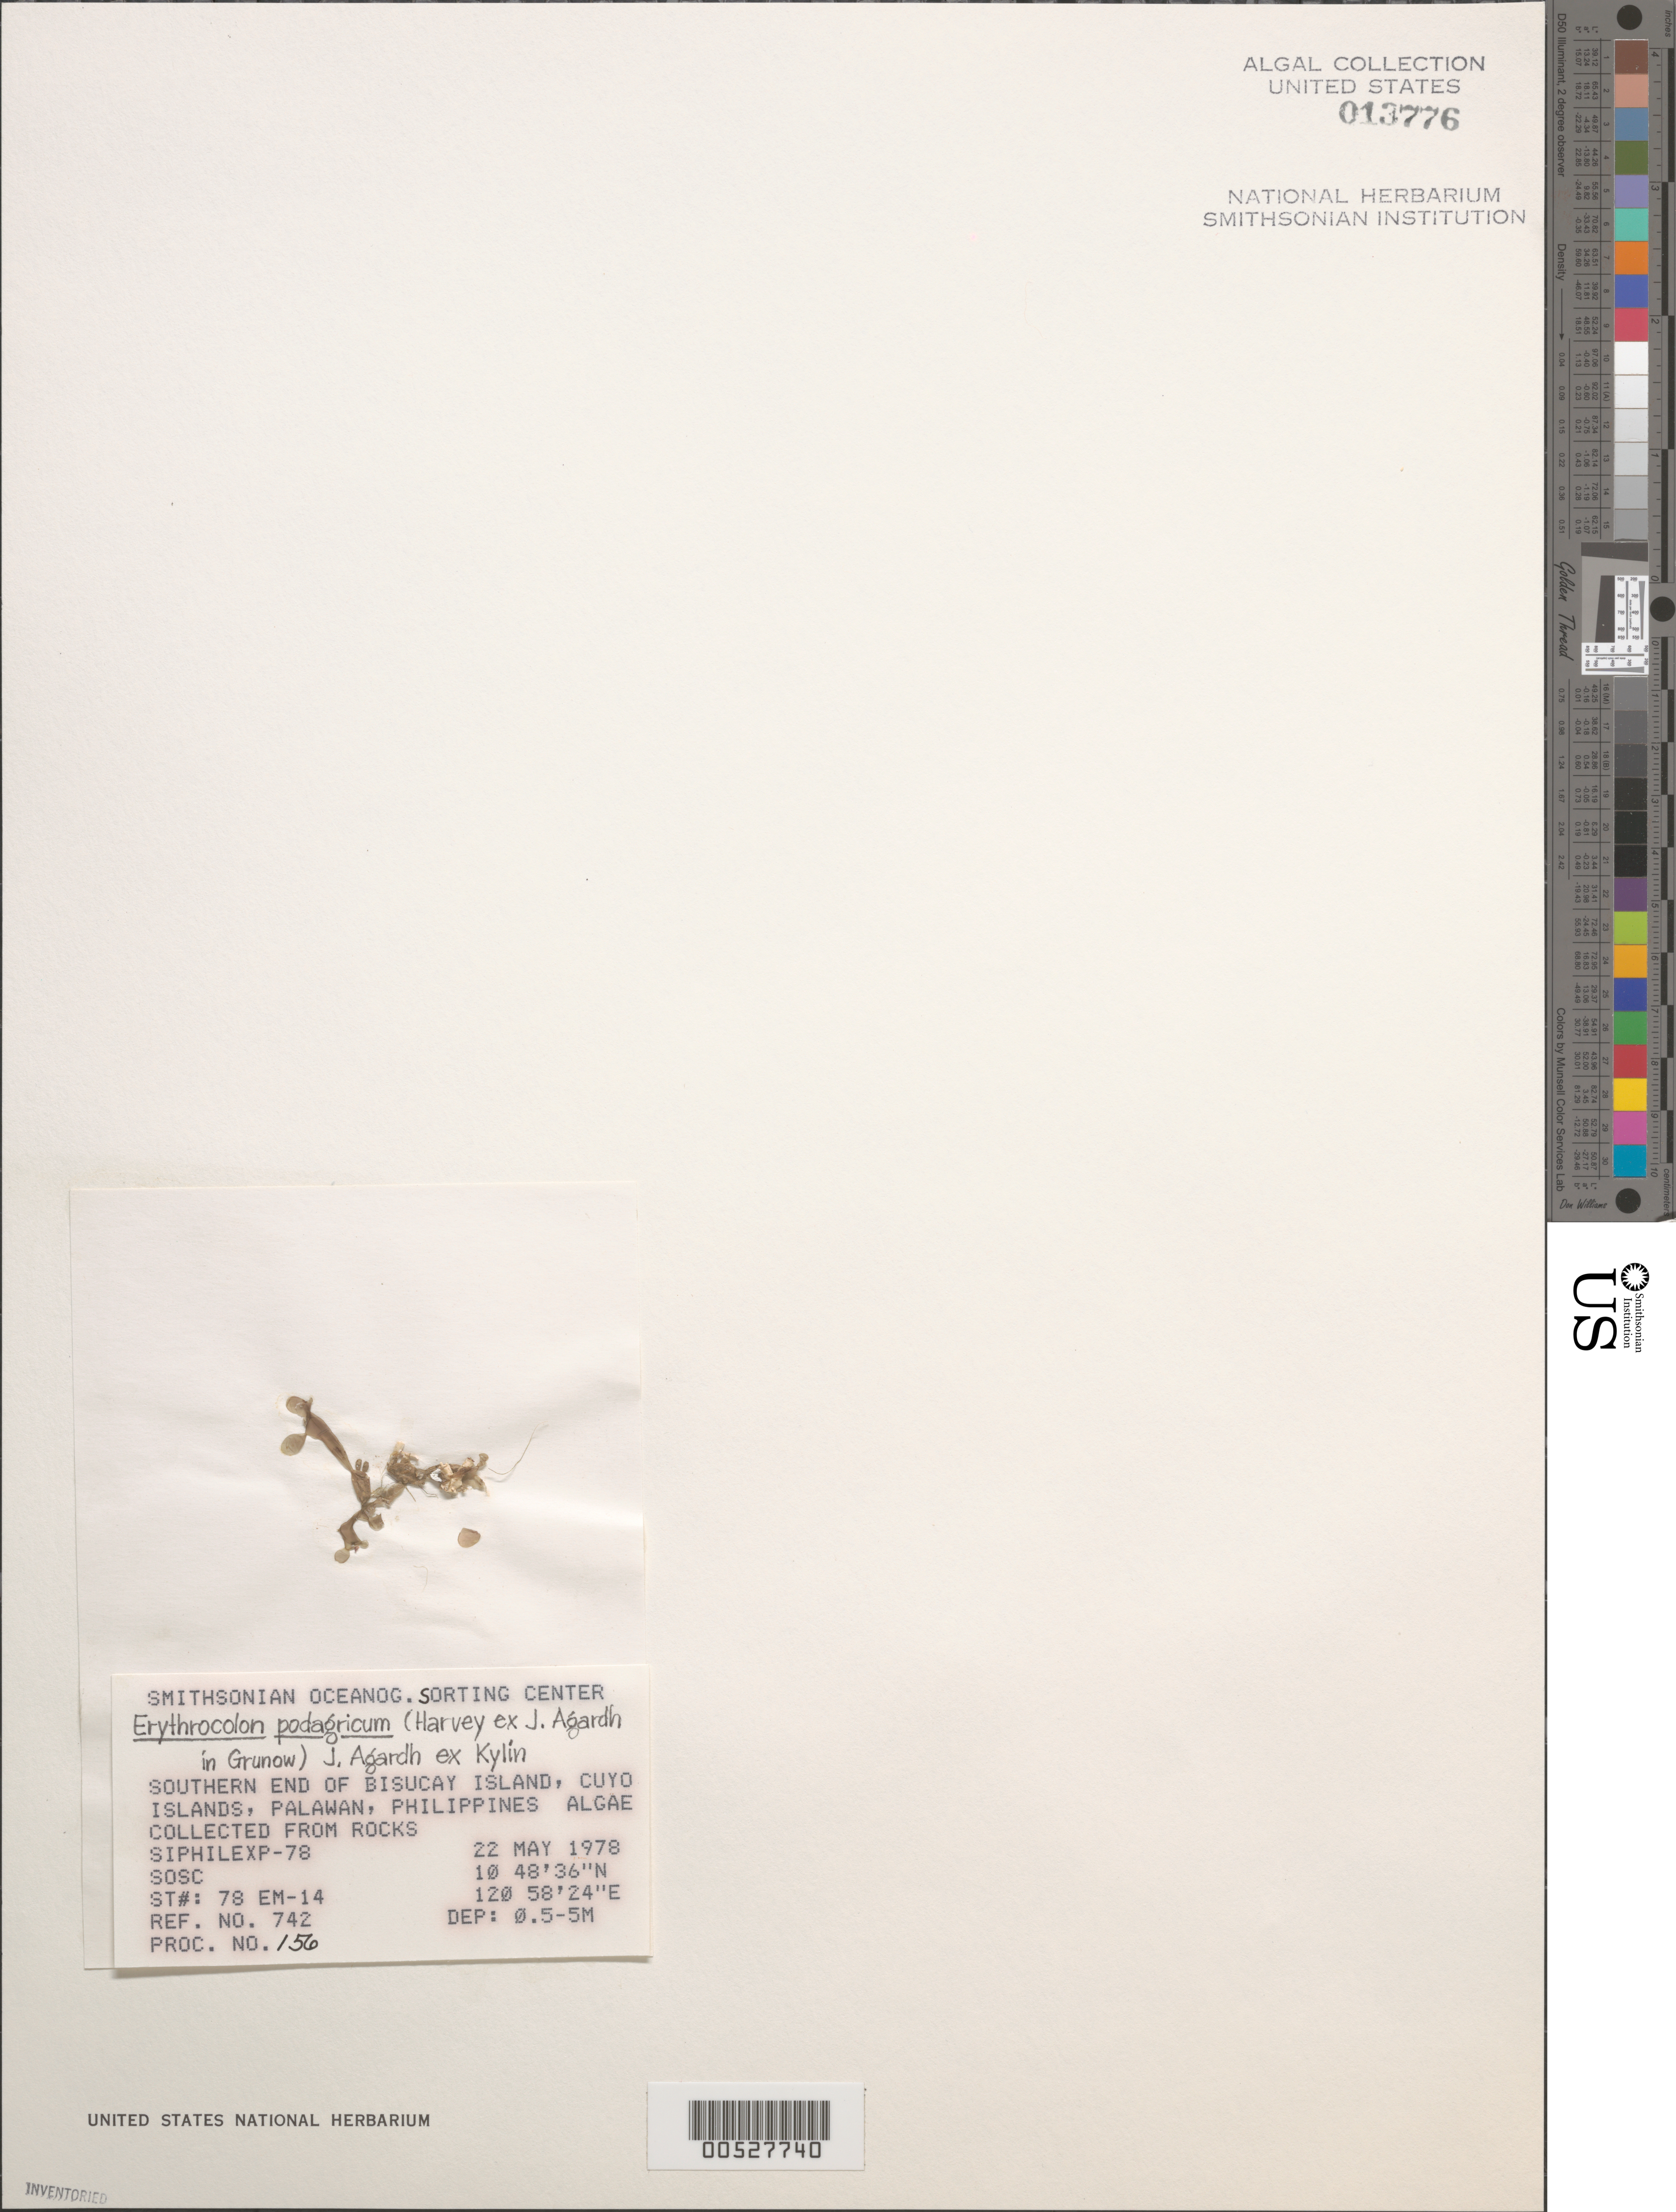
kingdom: Plantae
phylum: Rhodophyta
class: Florideophyceae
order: Rhodymeniales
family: Rhodymeniaceae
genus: Erythrocolon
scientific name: Erythrocolon podagricum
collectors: SOSC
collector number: Station 78 Em-14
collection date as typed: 22 May 1978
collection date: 1978-05-22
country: Philippines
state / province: Mimaropa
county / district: Palawan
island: Bisucay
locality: Southern end of island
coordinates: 10 48' 36" N, 120 58' 24" E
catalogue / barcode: US 13776